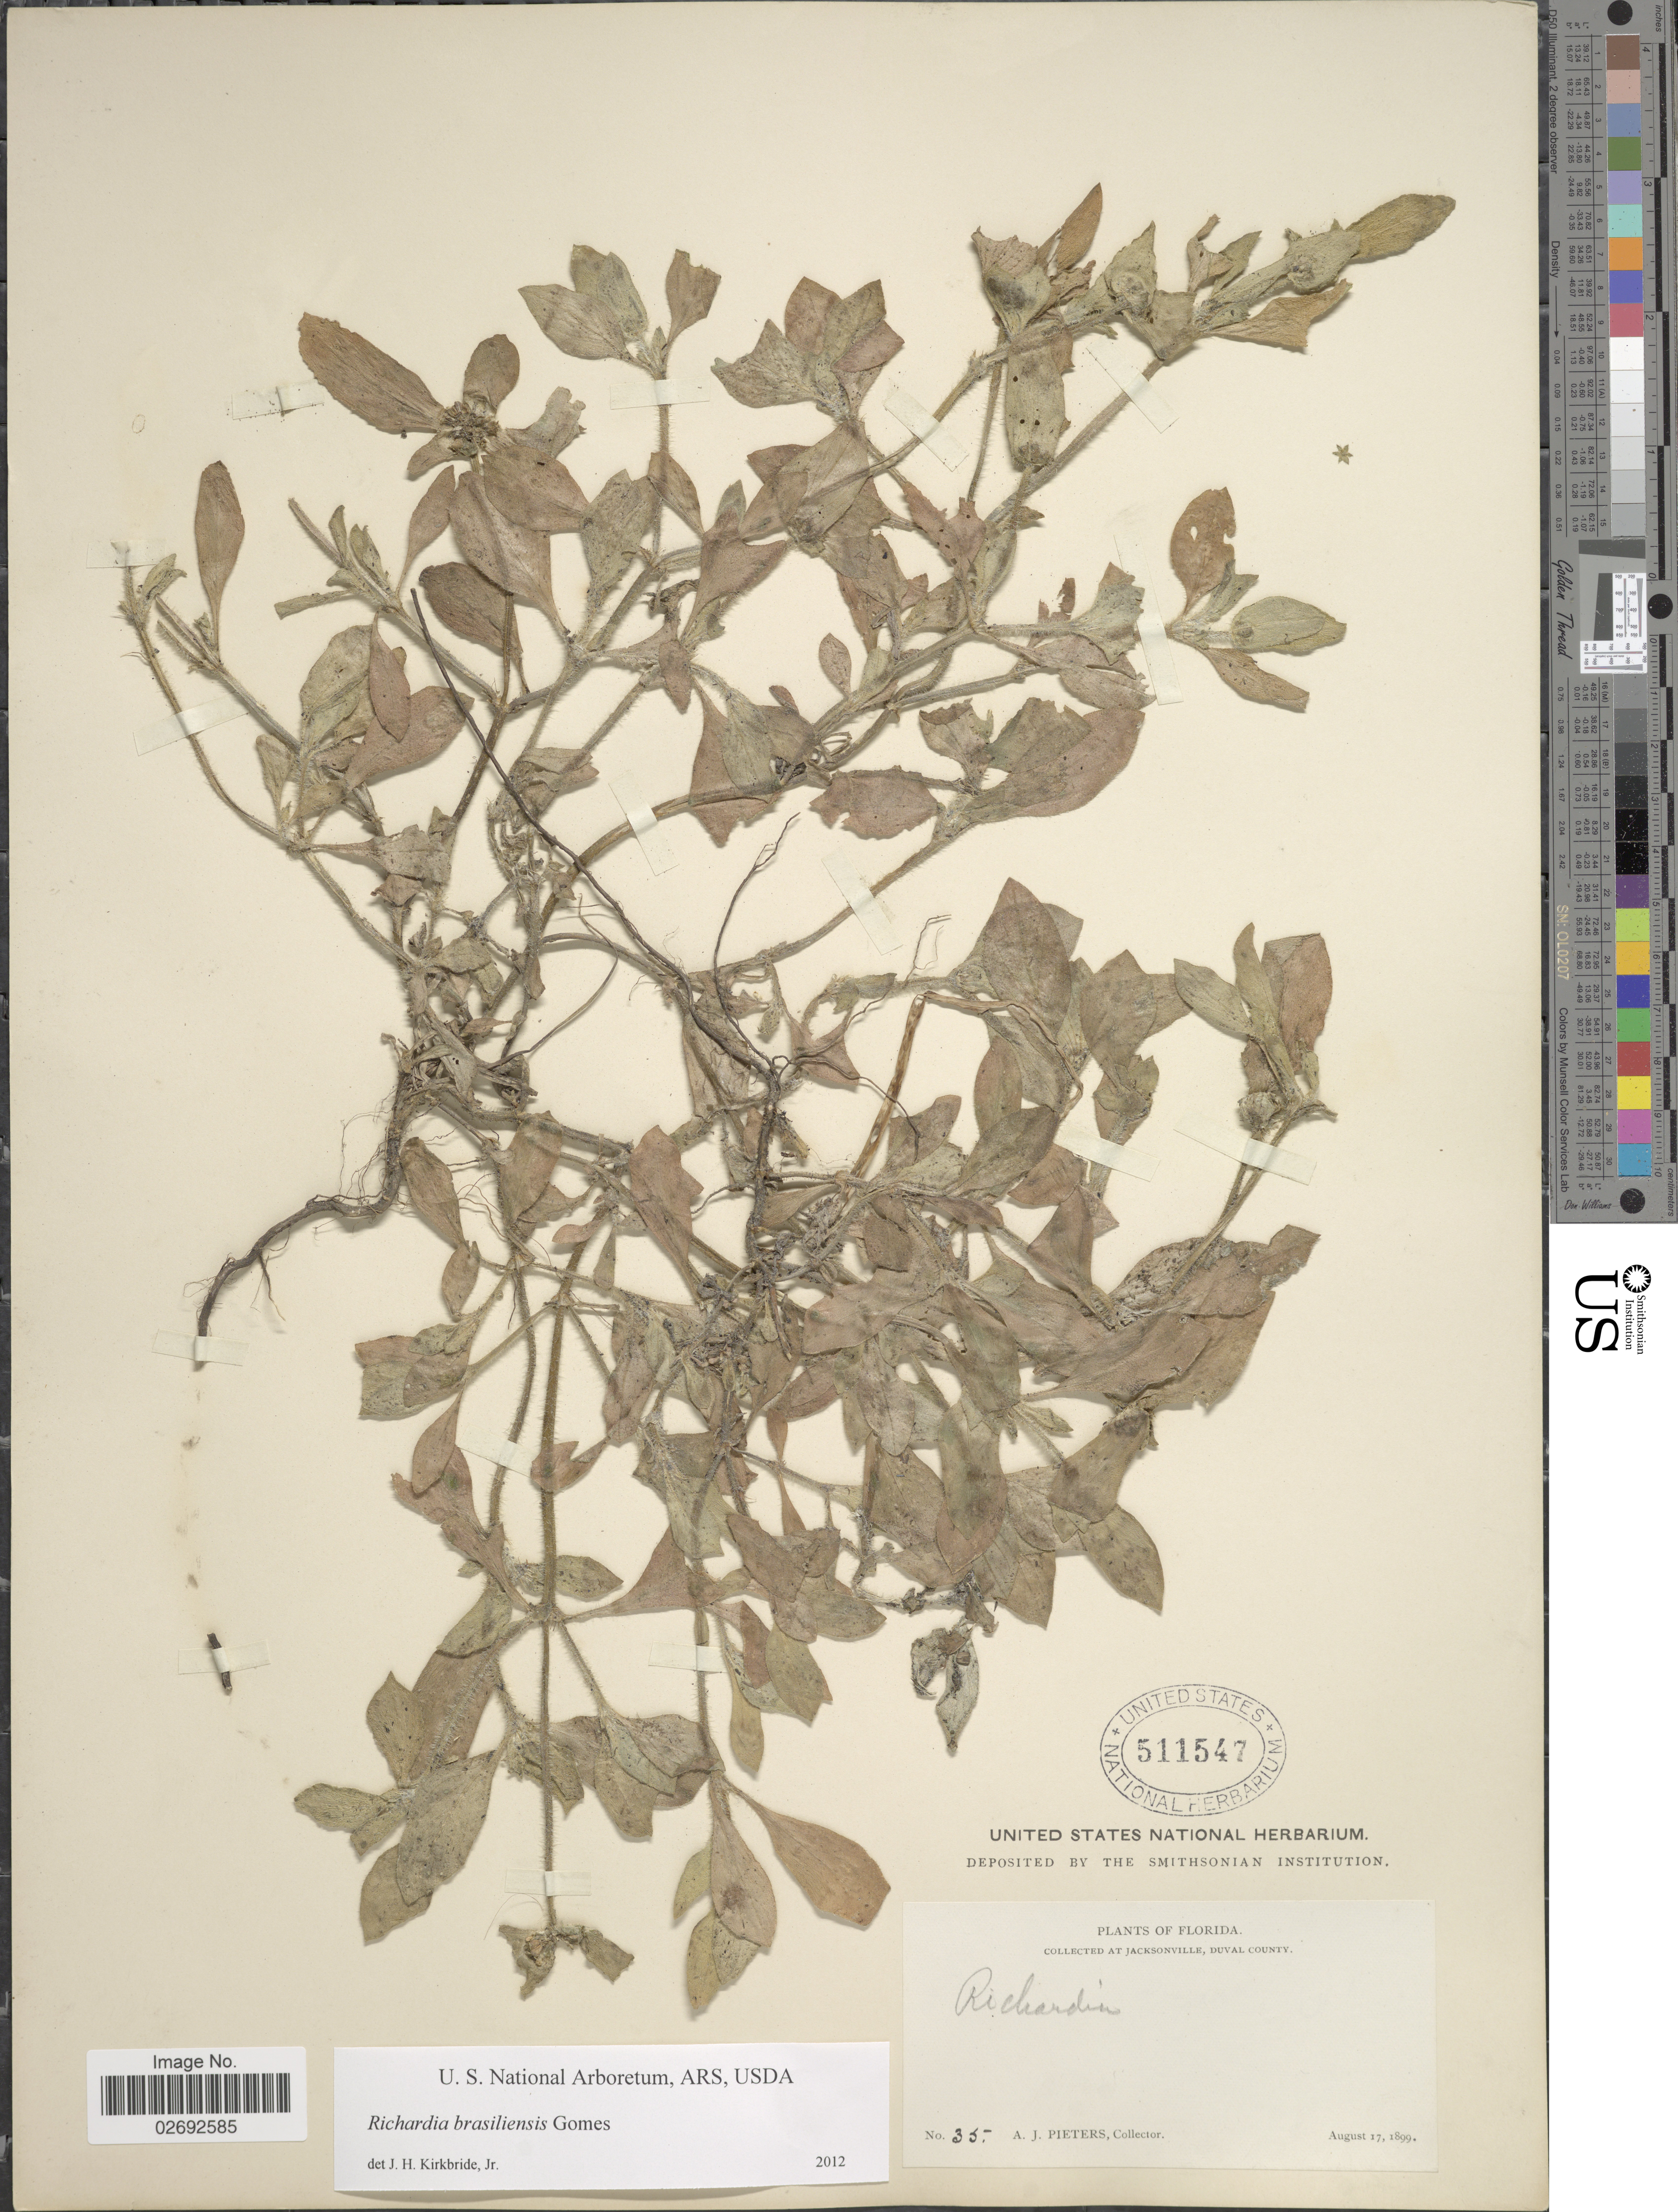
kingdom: Plantae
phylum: Tracheophyta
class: Magnoliopsida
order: Gentianales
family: Rubiaceae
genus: Richardia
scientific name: Richardia brasiliensis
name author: Gomes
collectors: A. Pieters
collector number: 35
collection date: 1899-08-17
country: United States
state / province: Florida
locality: Jacksonville, Duval County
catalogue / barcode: US 511547